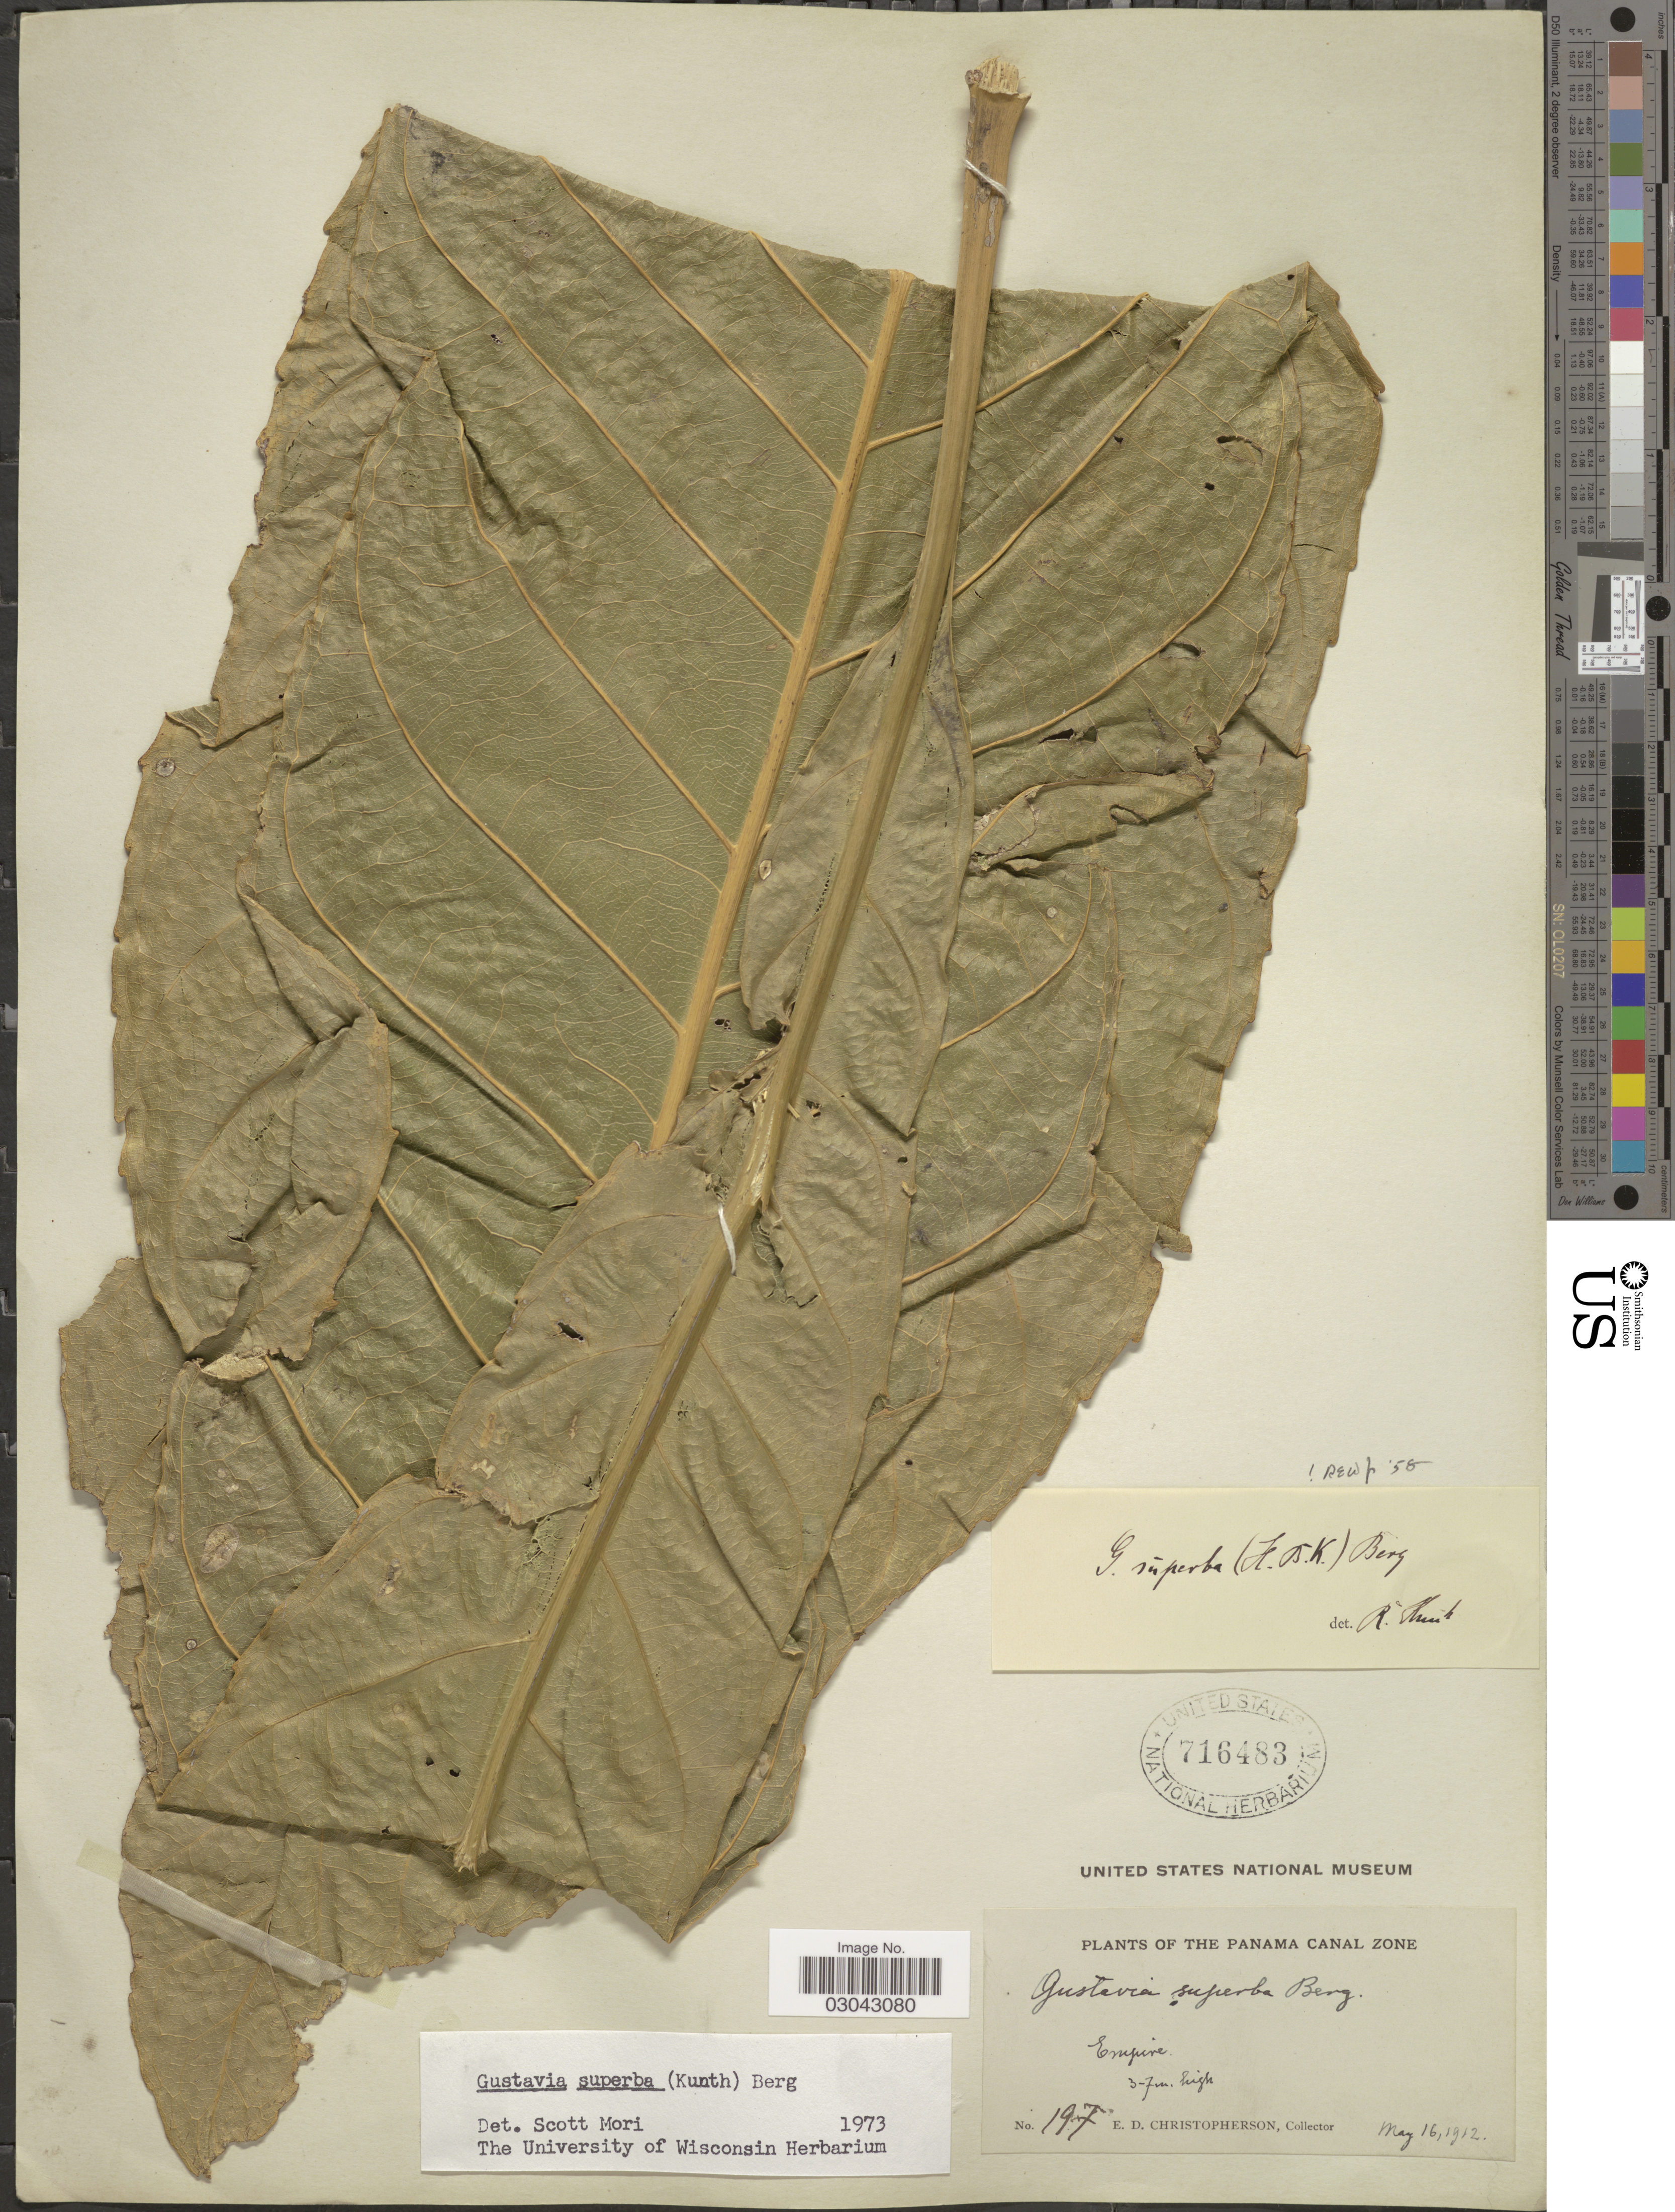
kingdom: Plantae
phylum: Tracheophyta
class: Magnoliopsida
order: Ericales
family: Lecythidaceae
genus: Gustavia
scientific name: Gustavia superba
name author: (Kunth) O. Berg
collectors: E. Christopherson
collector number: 197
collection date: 1912-05-16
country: Panama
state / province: Colón / Panamá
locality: The Panama Canal Zone, Empire.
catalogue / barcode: US 716483